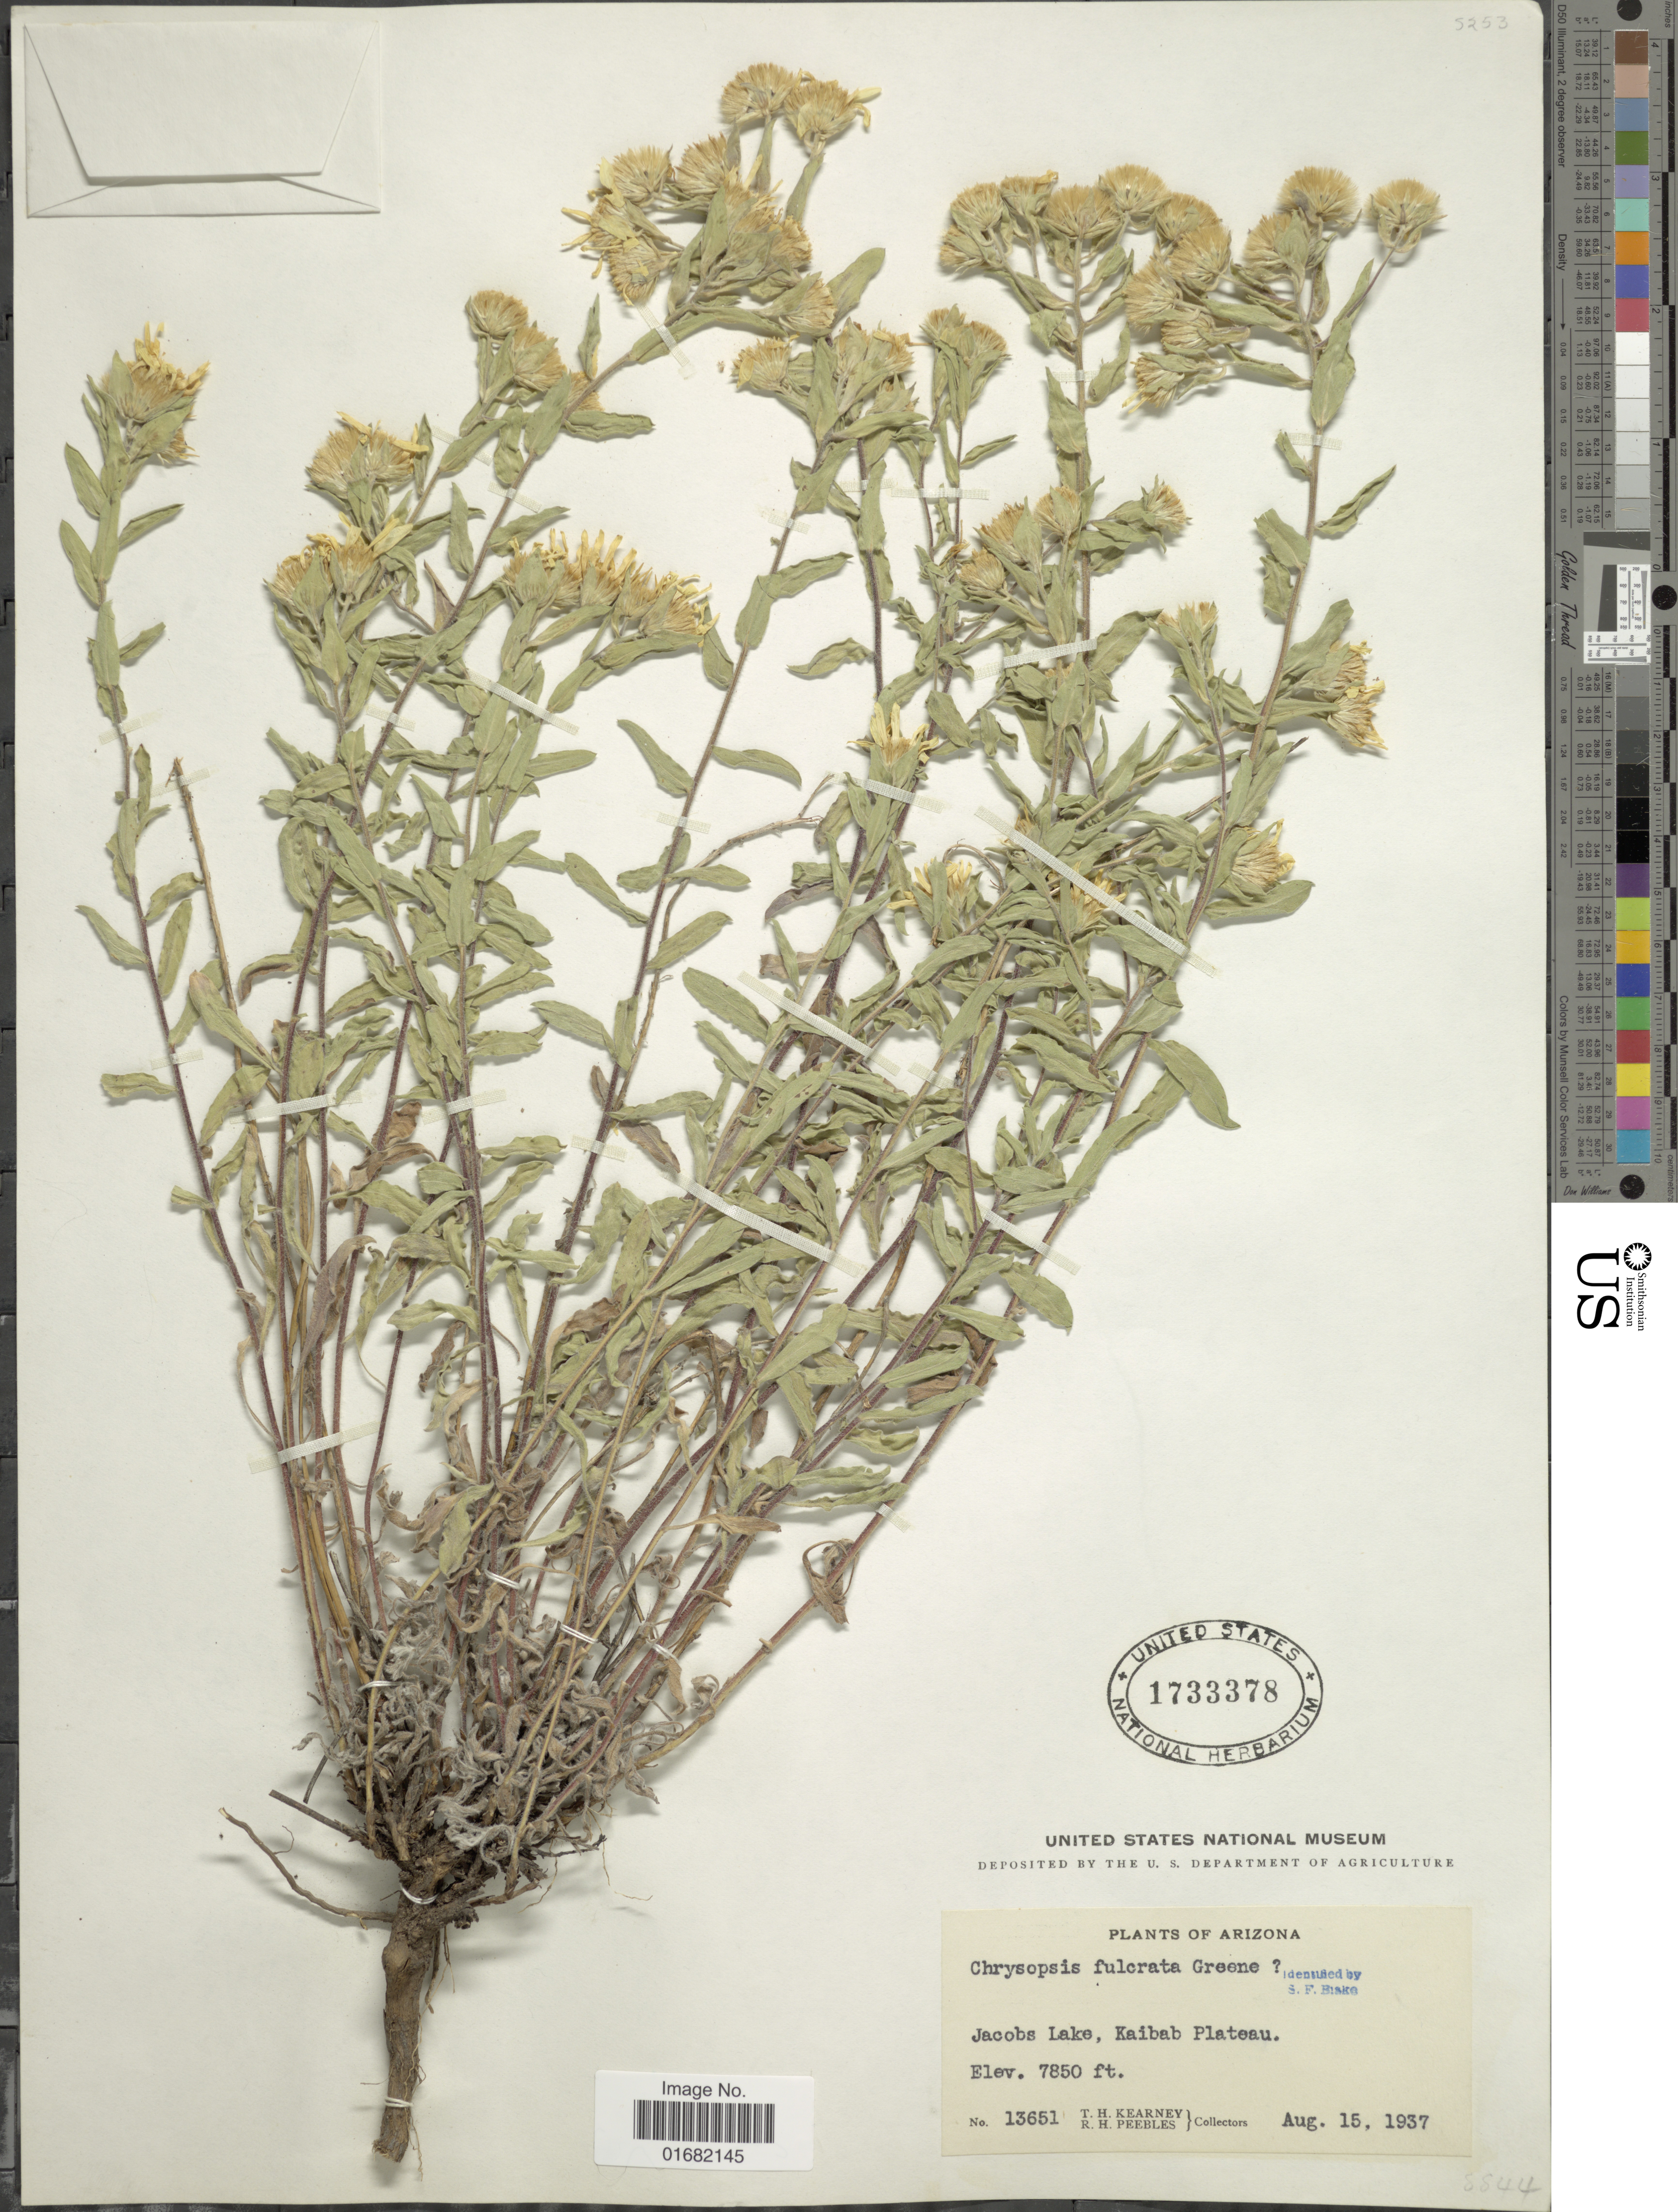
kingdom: Plantae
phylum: Tracheophyta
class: Magnoliopsida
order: Asterales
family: Asteraceae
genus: Heterotheca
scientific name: Heterotheca fulcrata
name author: (Greene) Shinners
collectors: T. H. Kearney & R. H. Peebles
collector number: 13651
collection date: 1937-08-15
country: United States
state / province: Arizona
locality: Jacobs Lake, Kaibab Plateau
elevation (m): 2393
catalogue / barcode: US 1733378